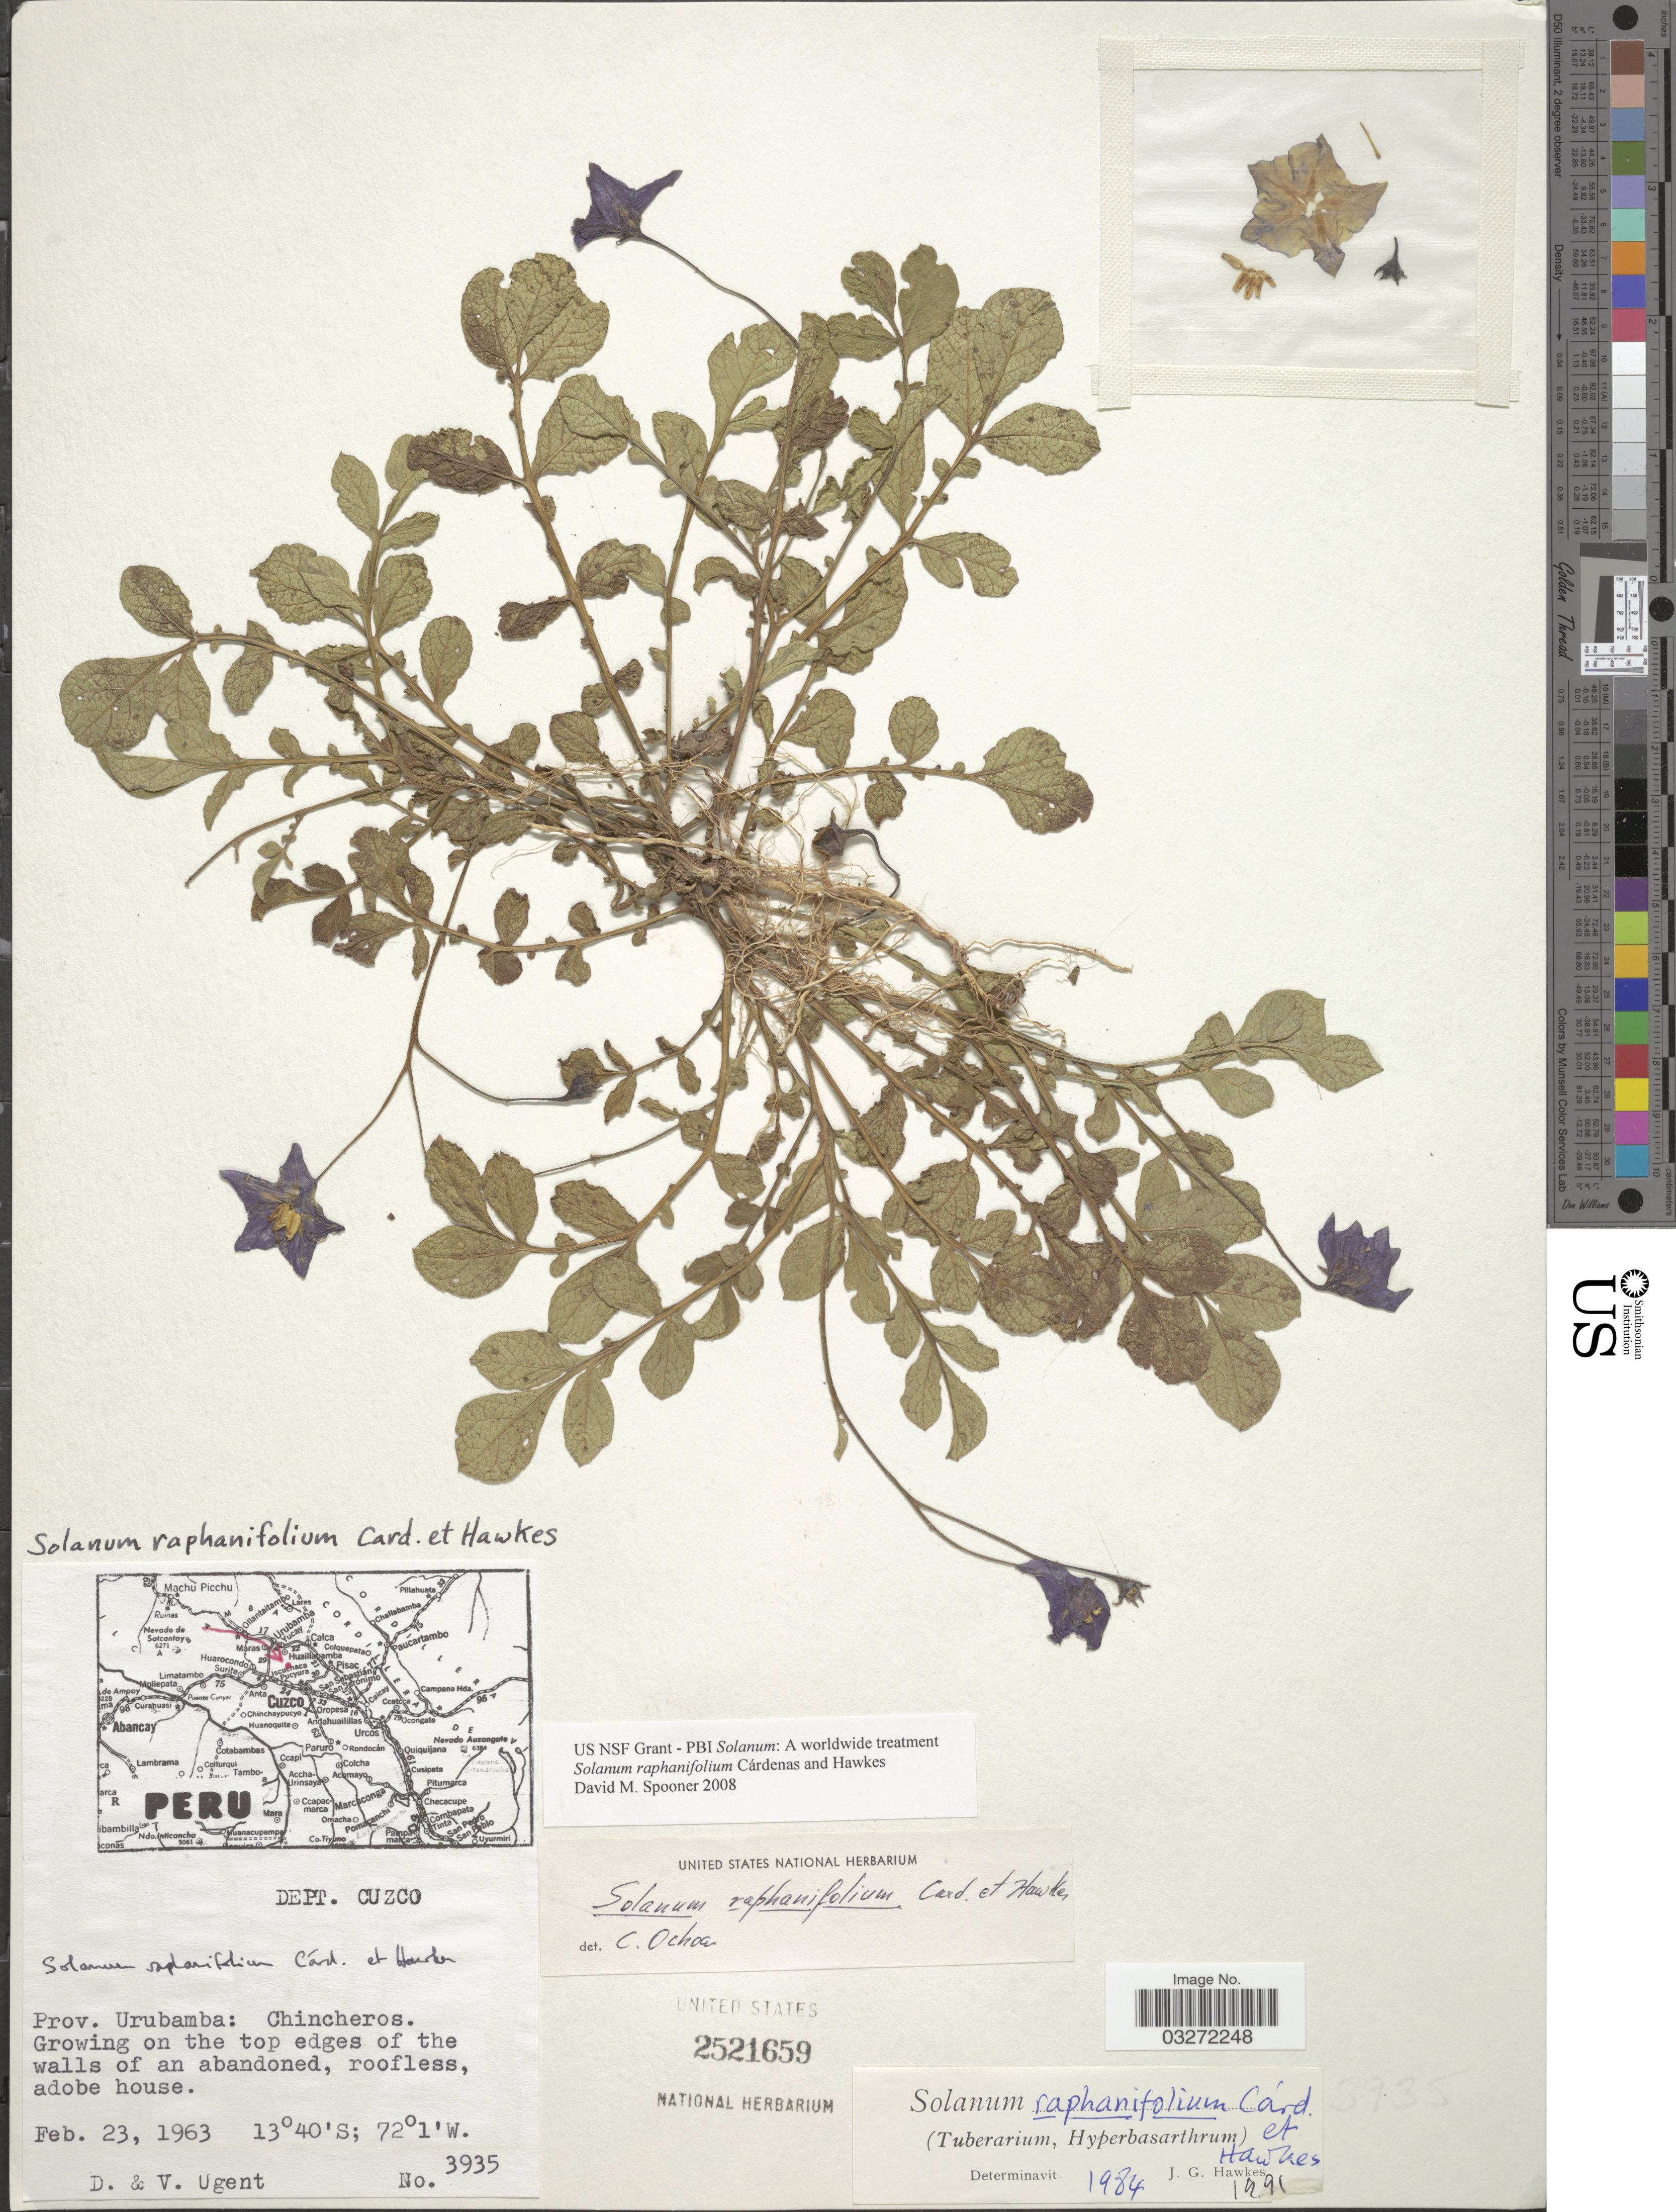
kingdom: Plantae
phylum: Tracheophyta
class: Magnoliopsida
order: Solanales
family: Solanaceae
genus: Solanum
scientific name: Solanum raphanifolium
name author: Cárdenas & Hawkes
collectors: D. Ugent & V. Ugent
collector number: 3935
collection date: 1963-02-23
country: Peru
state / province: Cusco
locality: Dept. Cuzco. Prov. Urubamba: Chincheros.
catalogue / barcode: US 2521659